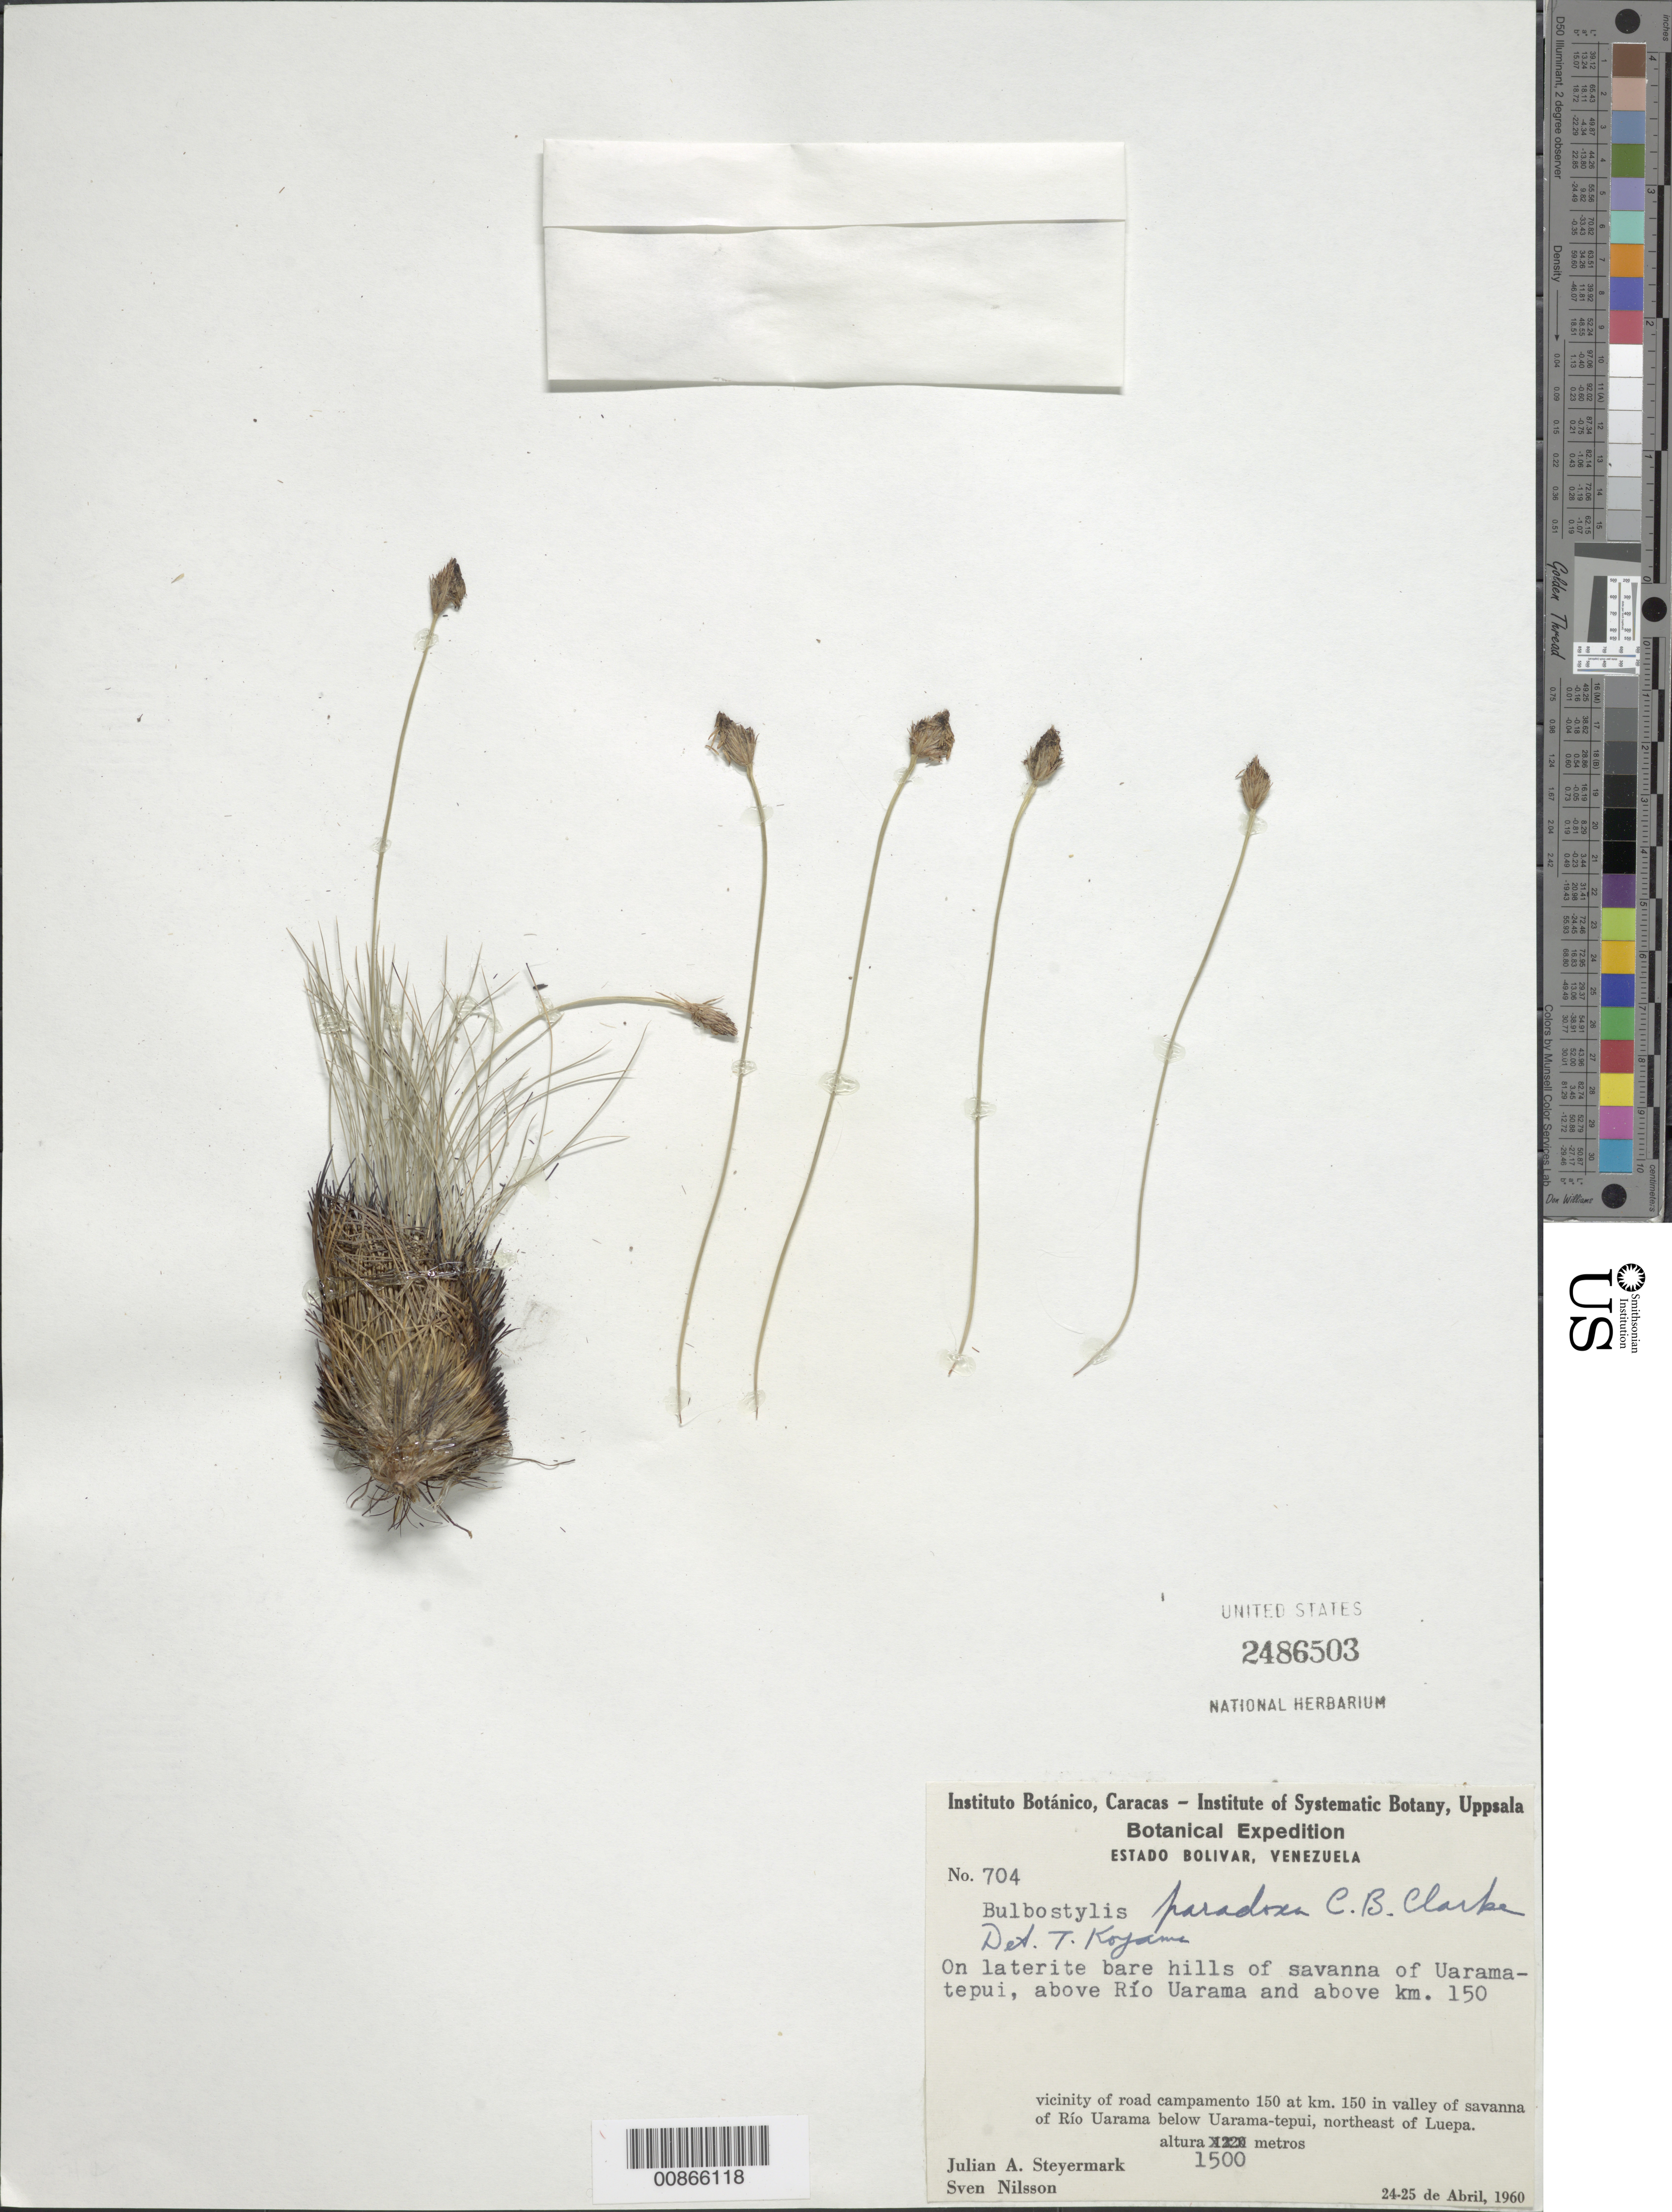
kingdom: Plantae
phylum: Tracheophyta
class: Liliopsida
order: Poales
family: Cyperaceae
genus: Bulbostylis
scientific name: Bulbostylis paradoxa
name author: (Spreng.) Lindm.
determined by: Koyama, Tetsuo M.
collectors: J. Steyermark & S. Nilsson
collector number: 60 704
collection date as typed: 24-Apr-60 to 25-Apr-60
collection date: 1960-04-24/1960-04-25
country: Venezuela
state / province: Bolívar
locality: Río Uarama, below Uarama-tepuí, NE of Luepa, vic. of road campamento 150 above km 150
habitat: Laterite bare hills of savanna of tepui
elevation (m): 1500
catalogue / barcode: US 2486503